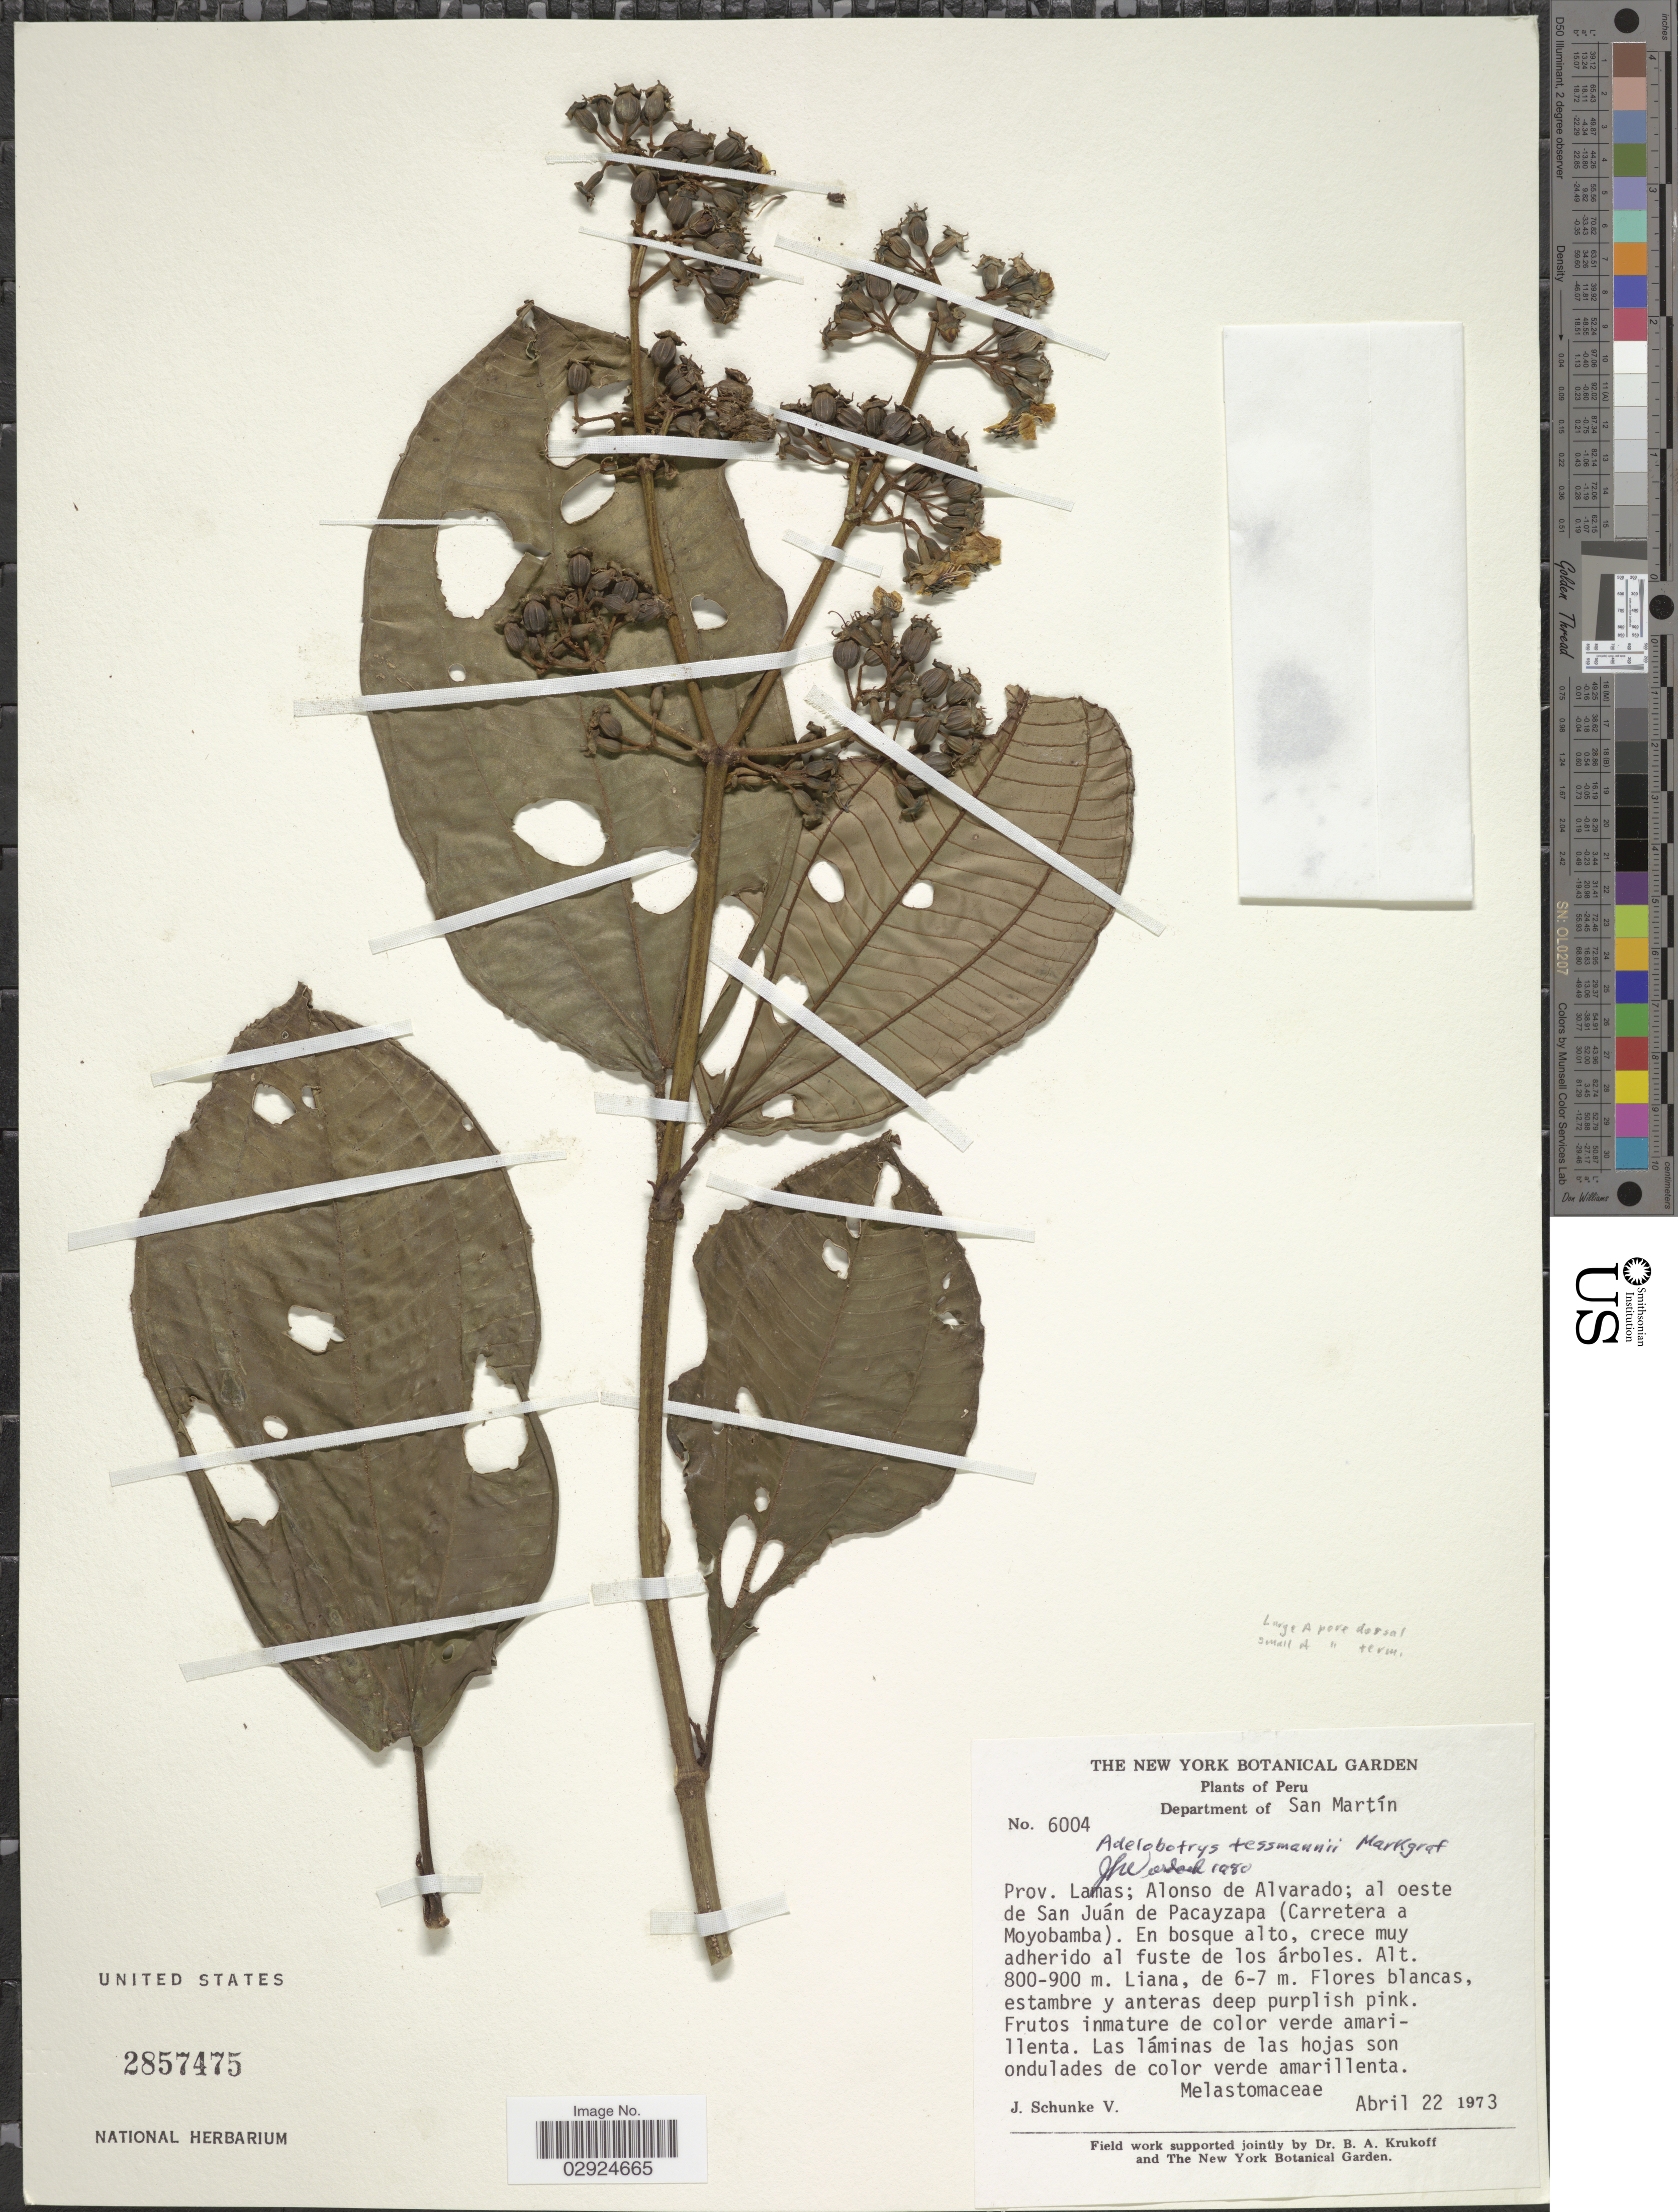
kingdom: Plantae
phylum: Tracheophyta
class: Magnoliopsida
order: Myrtales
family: Melastomataceae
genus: Adelobotrys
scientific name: Adelobotrys tessmannii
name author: Markgr.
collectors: J. Schunke Vigo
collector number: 6004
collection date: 1973-04-22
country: Peru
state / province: San Martín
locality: Department of San Martín. Prov. Lamas; Alonso de Alvarado; al oeste de San Juán de Pacayzapa (Carretera a Moyobamba).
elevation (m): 800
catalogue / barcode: US 2857475